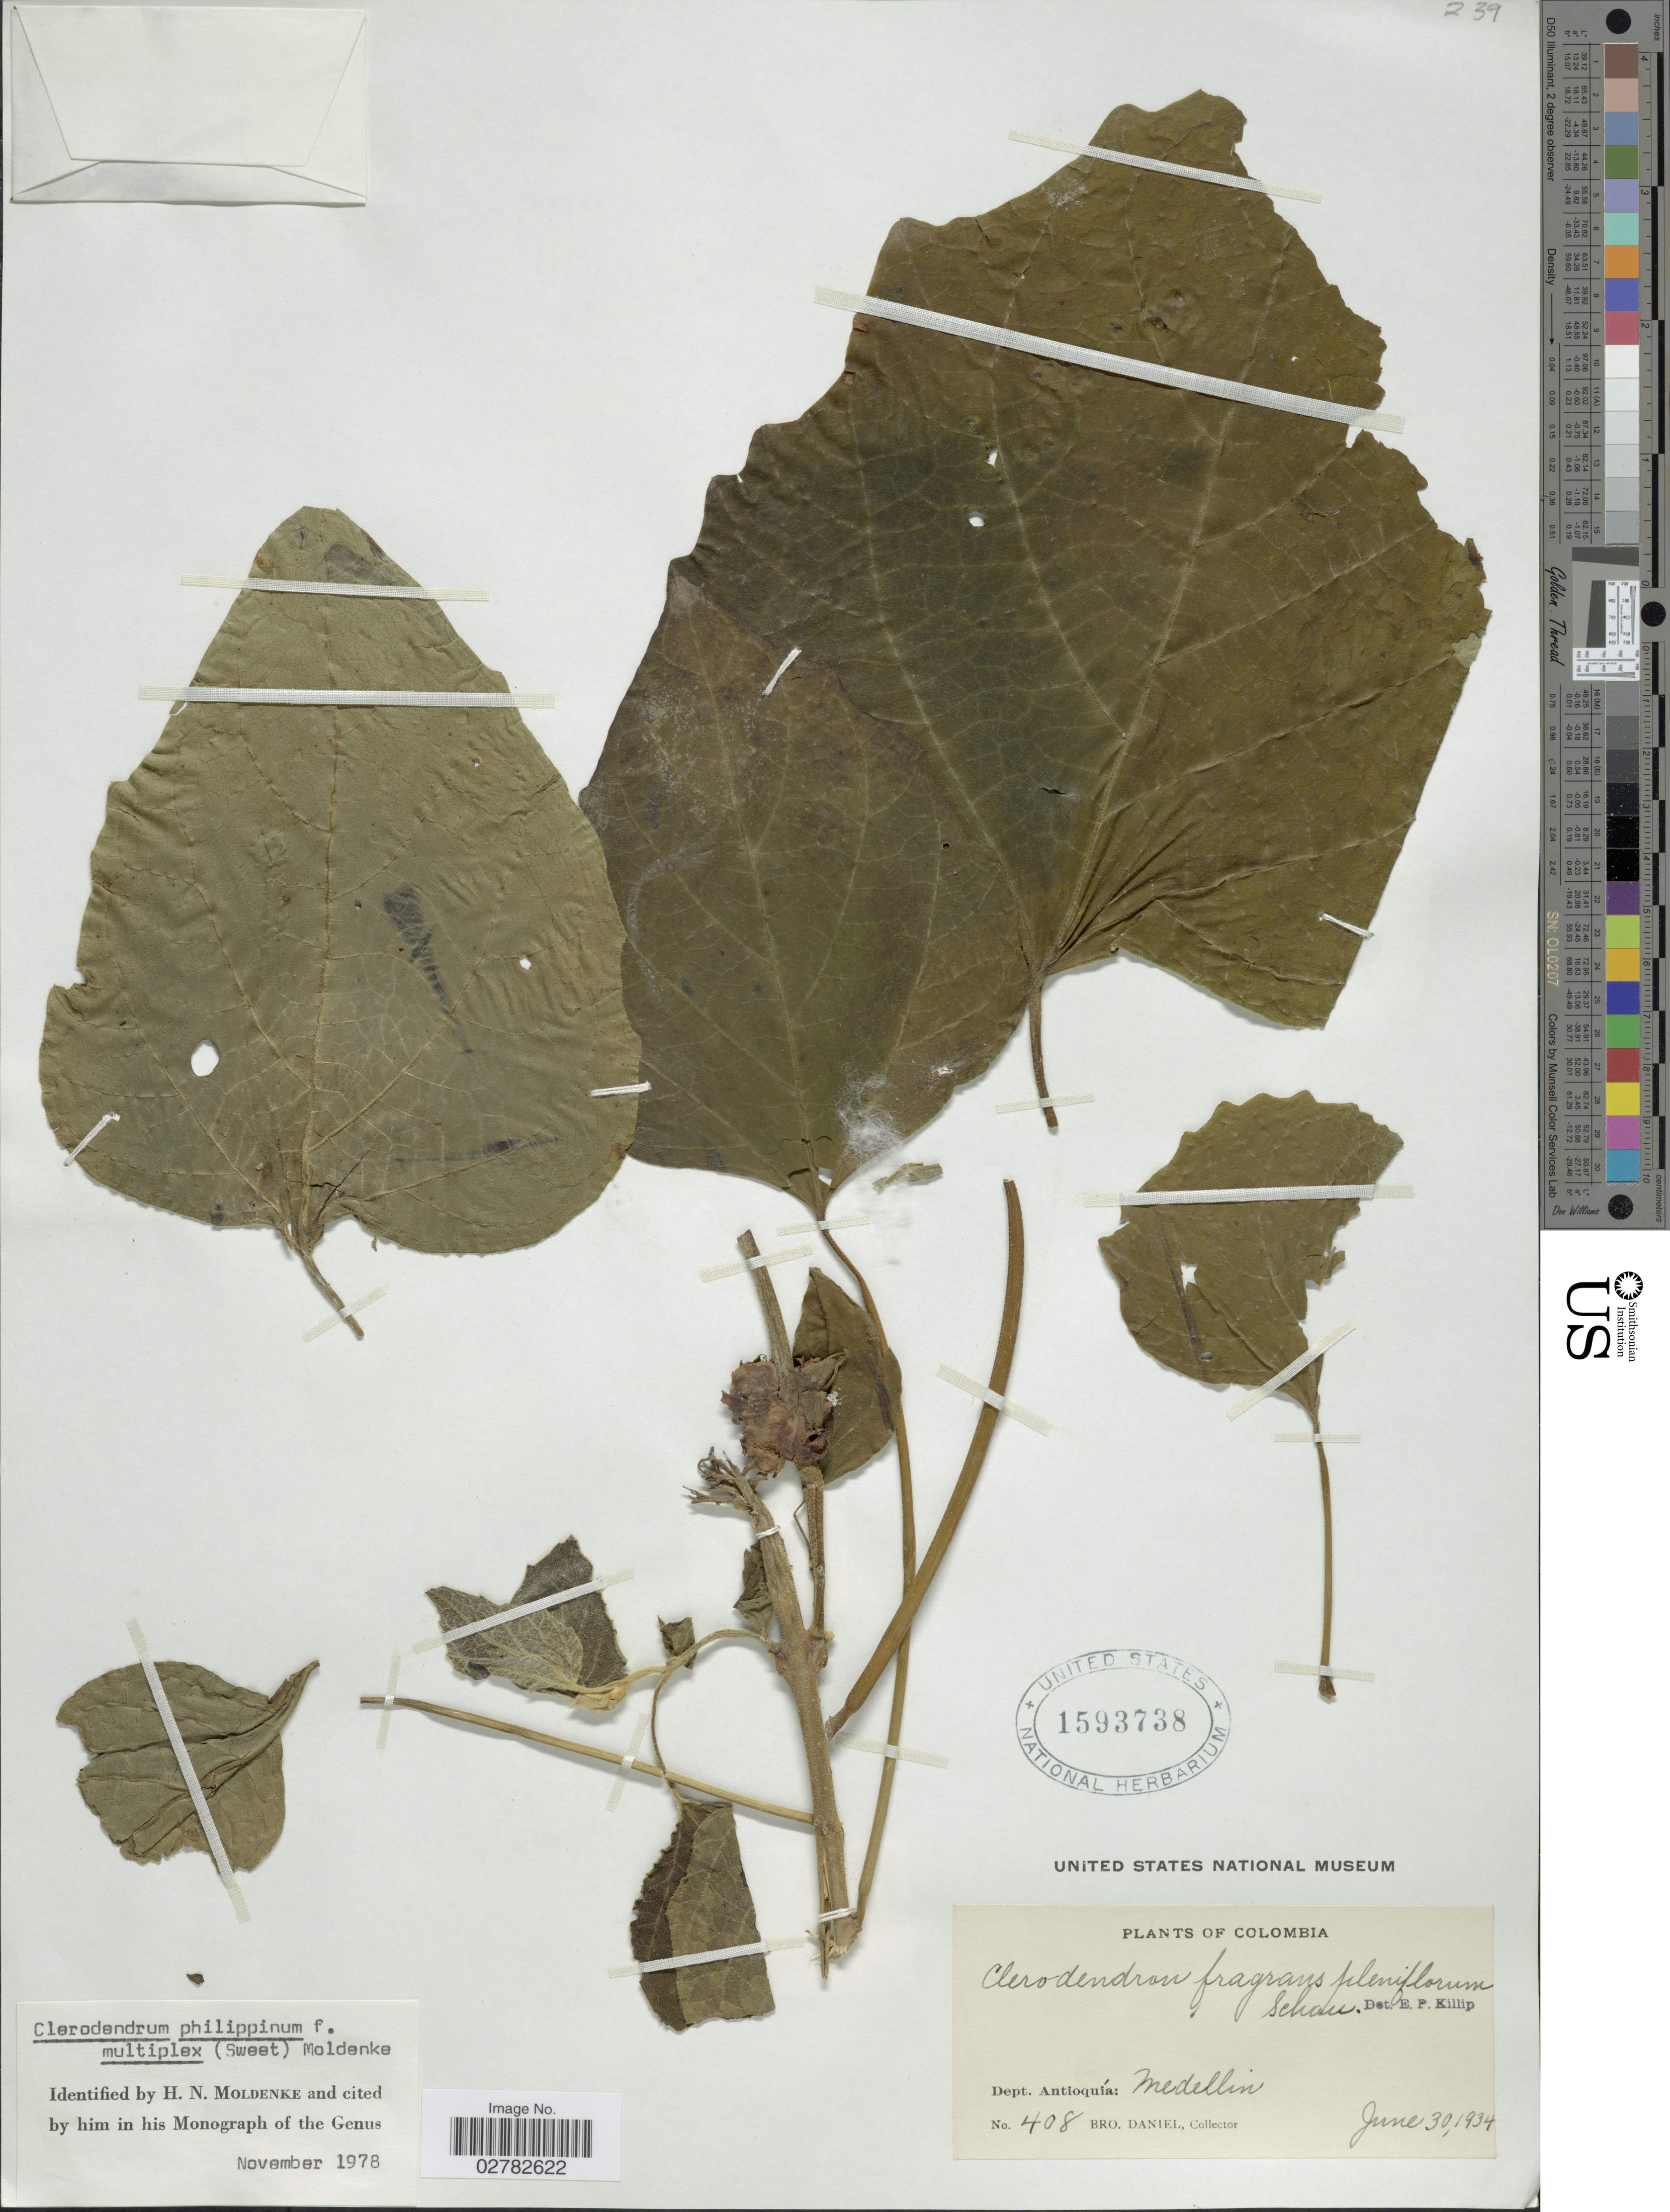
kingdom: Plantae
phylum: Tracheophyta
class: Magnoliopsida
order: Lamiales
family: Lamiaceae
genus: Clerodendrum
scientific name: Clerodendrum philippinum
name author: Schauer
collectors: Bro. Daniel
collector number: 408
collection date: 1934-06-30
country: Colombia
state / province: Antioquia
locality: Dept. Antioquiá: Medellin.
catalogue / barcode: US 1593738